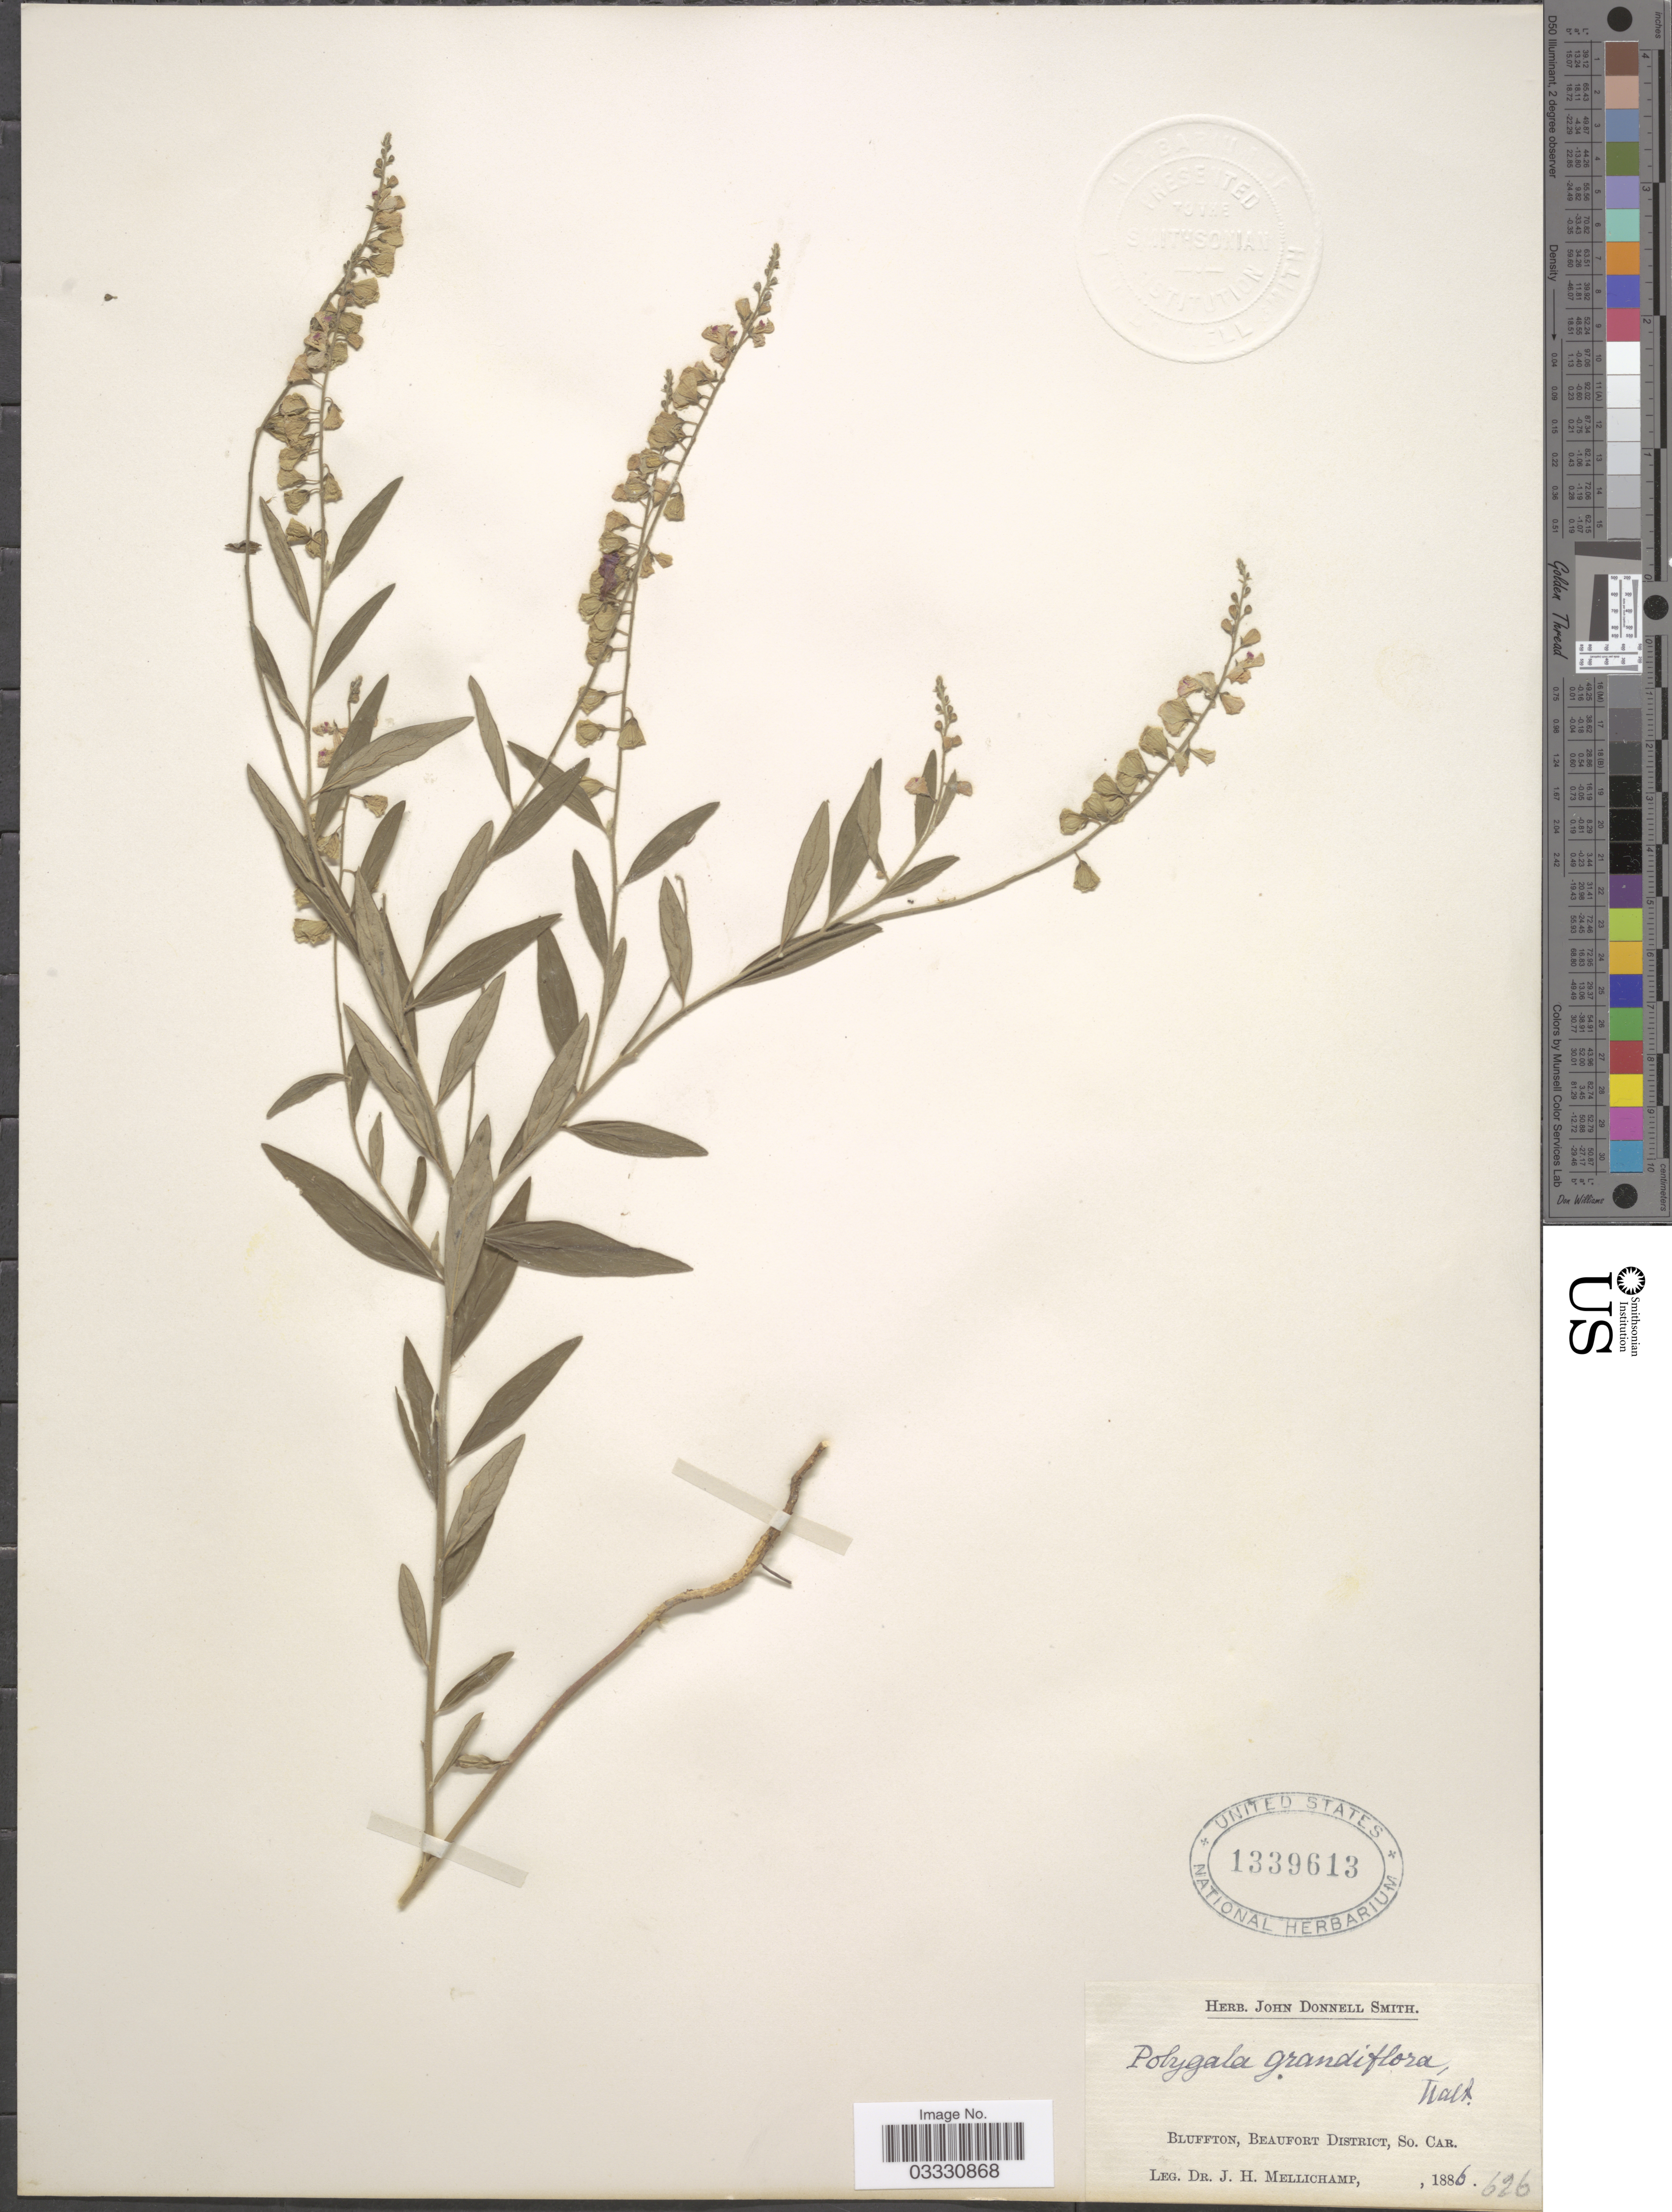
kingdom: Plantae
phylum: Tracheophyta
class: Magnoliopsida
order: Fabales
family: Polygalaceae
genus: Asemeia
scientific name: Asemeia grandiflora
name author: (Walter) Small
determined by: Strong, Mark T., (BOT), Smithsonian Institution - National Museum of Natural History (UNITED STATES)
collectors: J. H. Mellichamp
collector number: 626?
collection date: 1886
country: United States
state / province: South Carolina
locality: Bluffton, Beaufort District.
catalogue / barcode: US 1339613